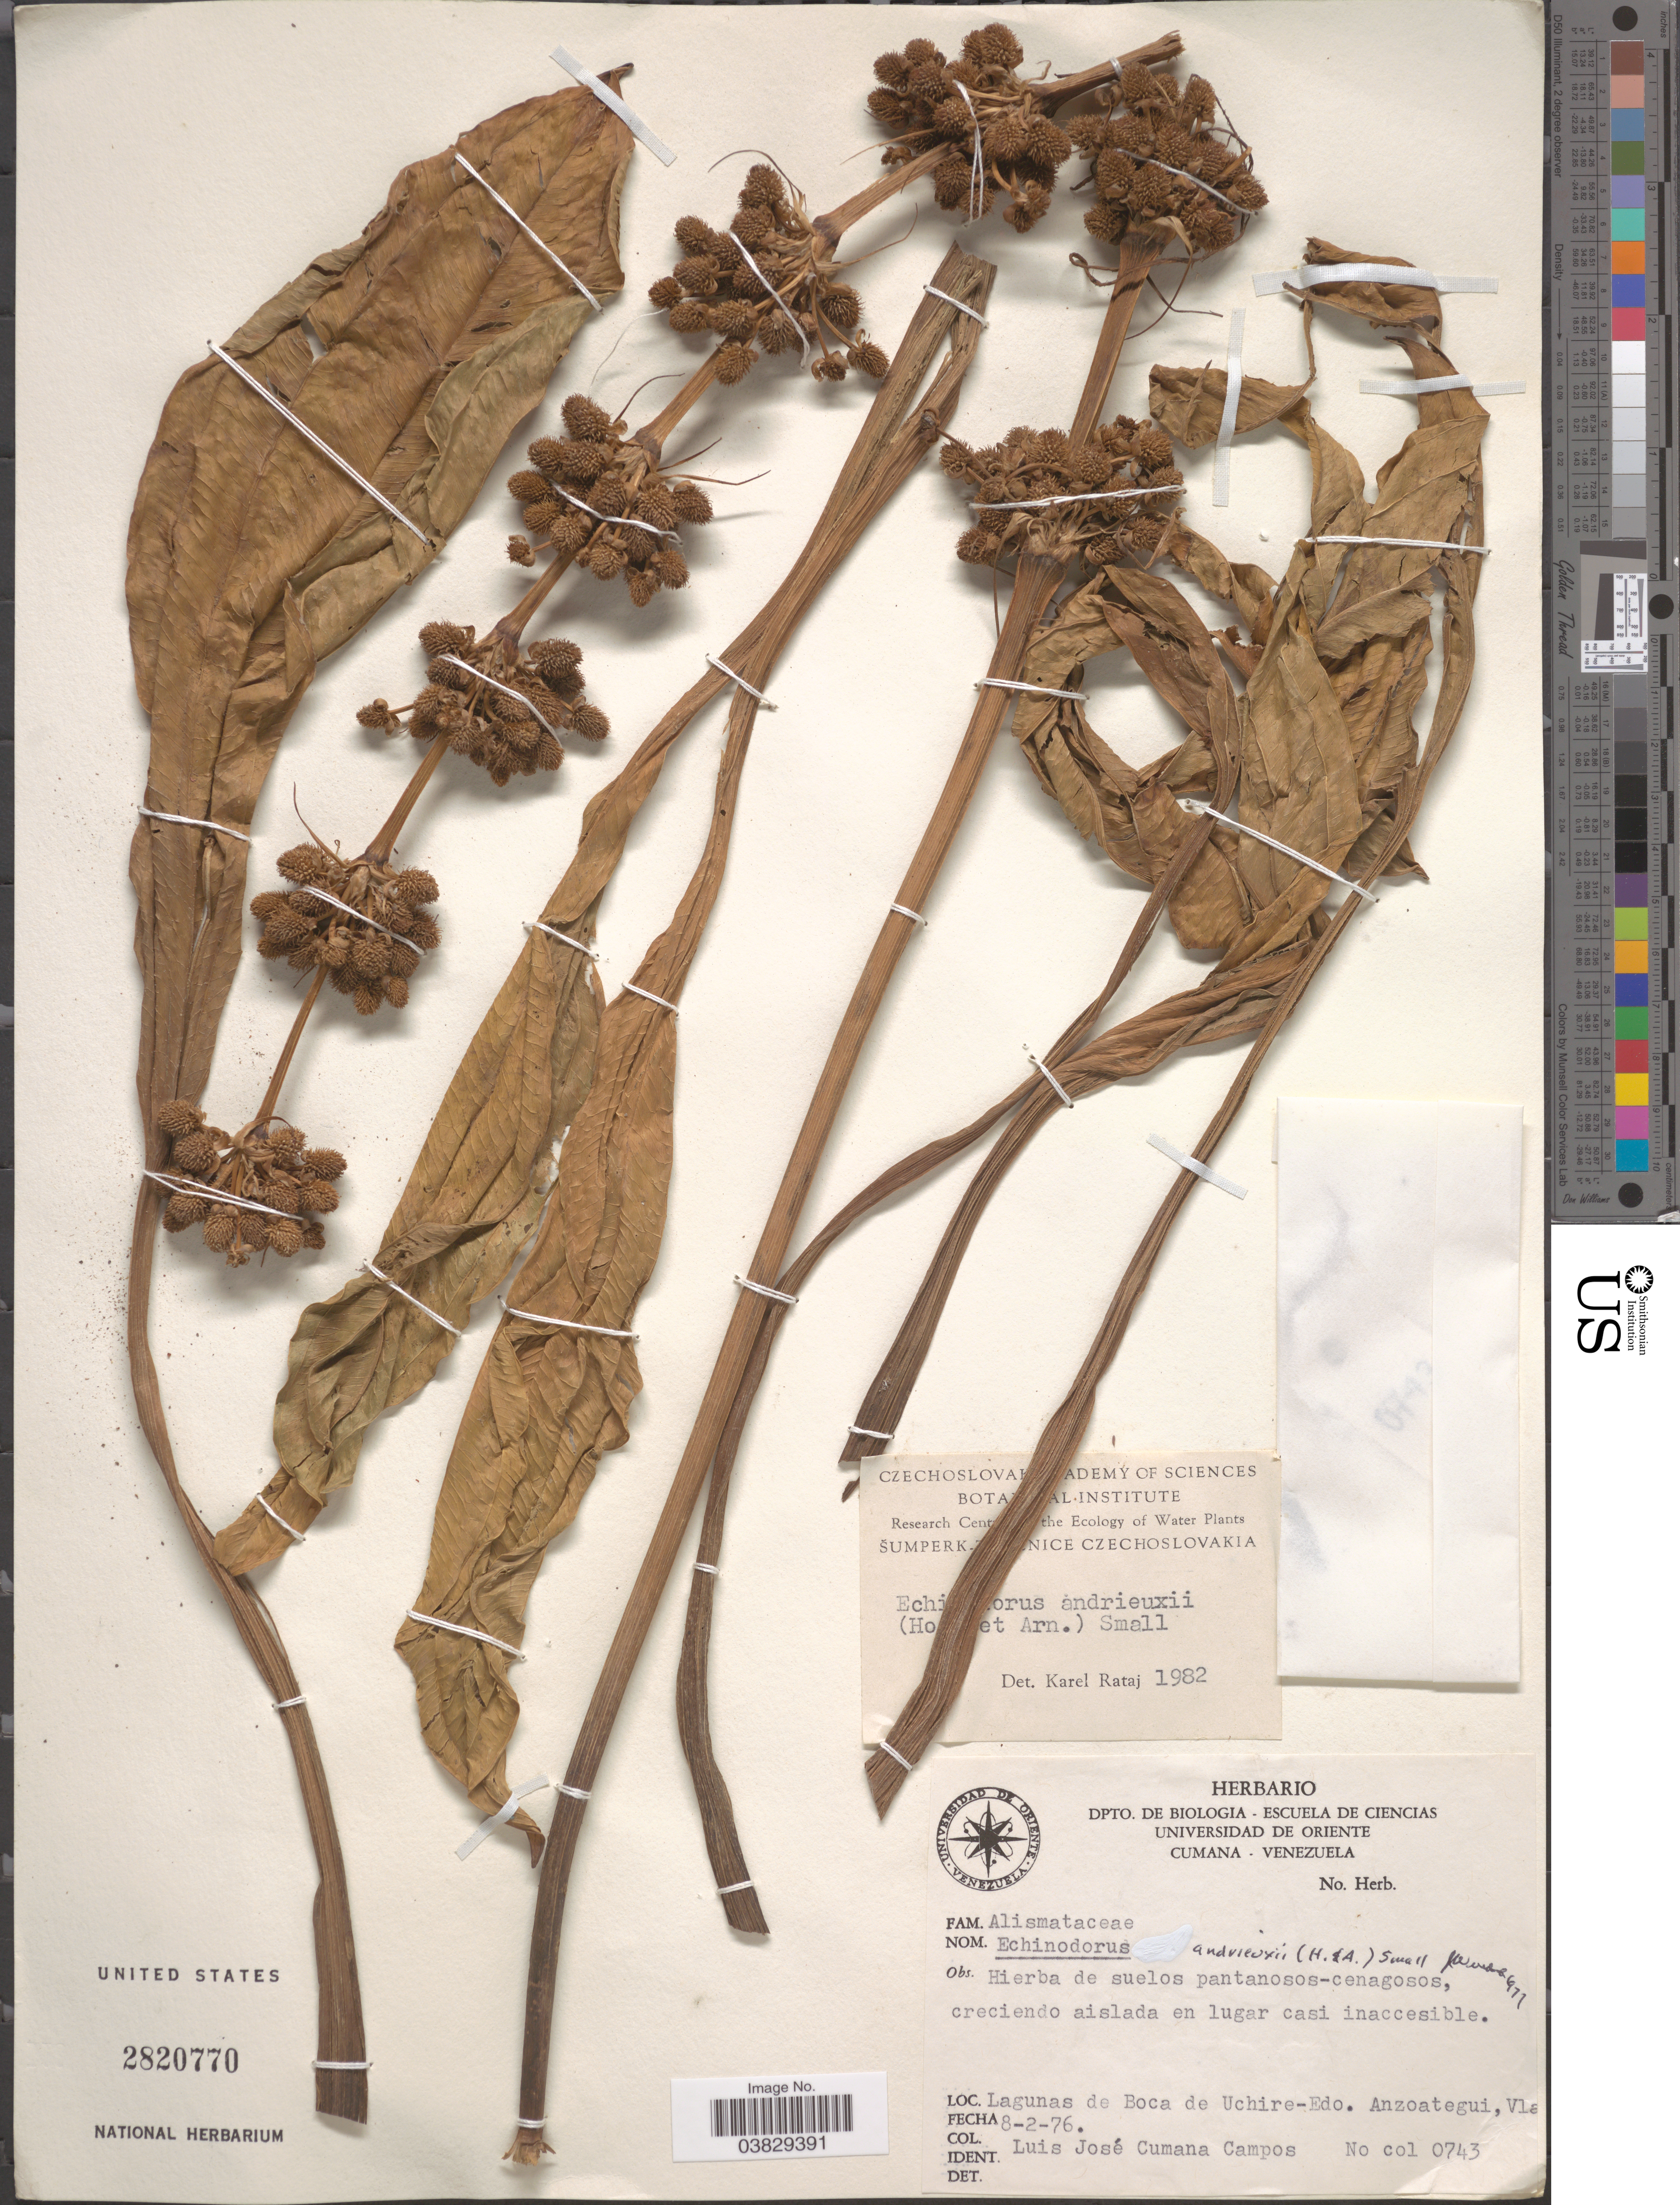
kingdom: Plantae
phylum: Tracheophyta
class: Liliopsida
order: Alismatales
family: Alismataceae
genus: Echinodorus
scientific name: Echinodorus subalatus subsp. andrieuxii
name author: (Hook. & Arn.) R.R. Haynes & Holm-Niels.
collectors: L. J. Cumaná C.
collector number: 0743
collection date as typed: Transcribed d/m/y: 8/2/76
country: Venezuela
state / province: Anzoategui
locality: Lagunas de Boca de Uchire-Edo. Vla [illegible text].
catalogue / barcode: US 2820770